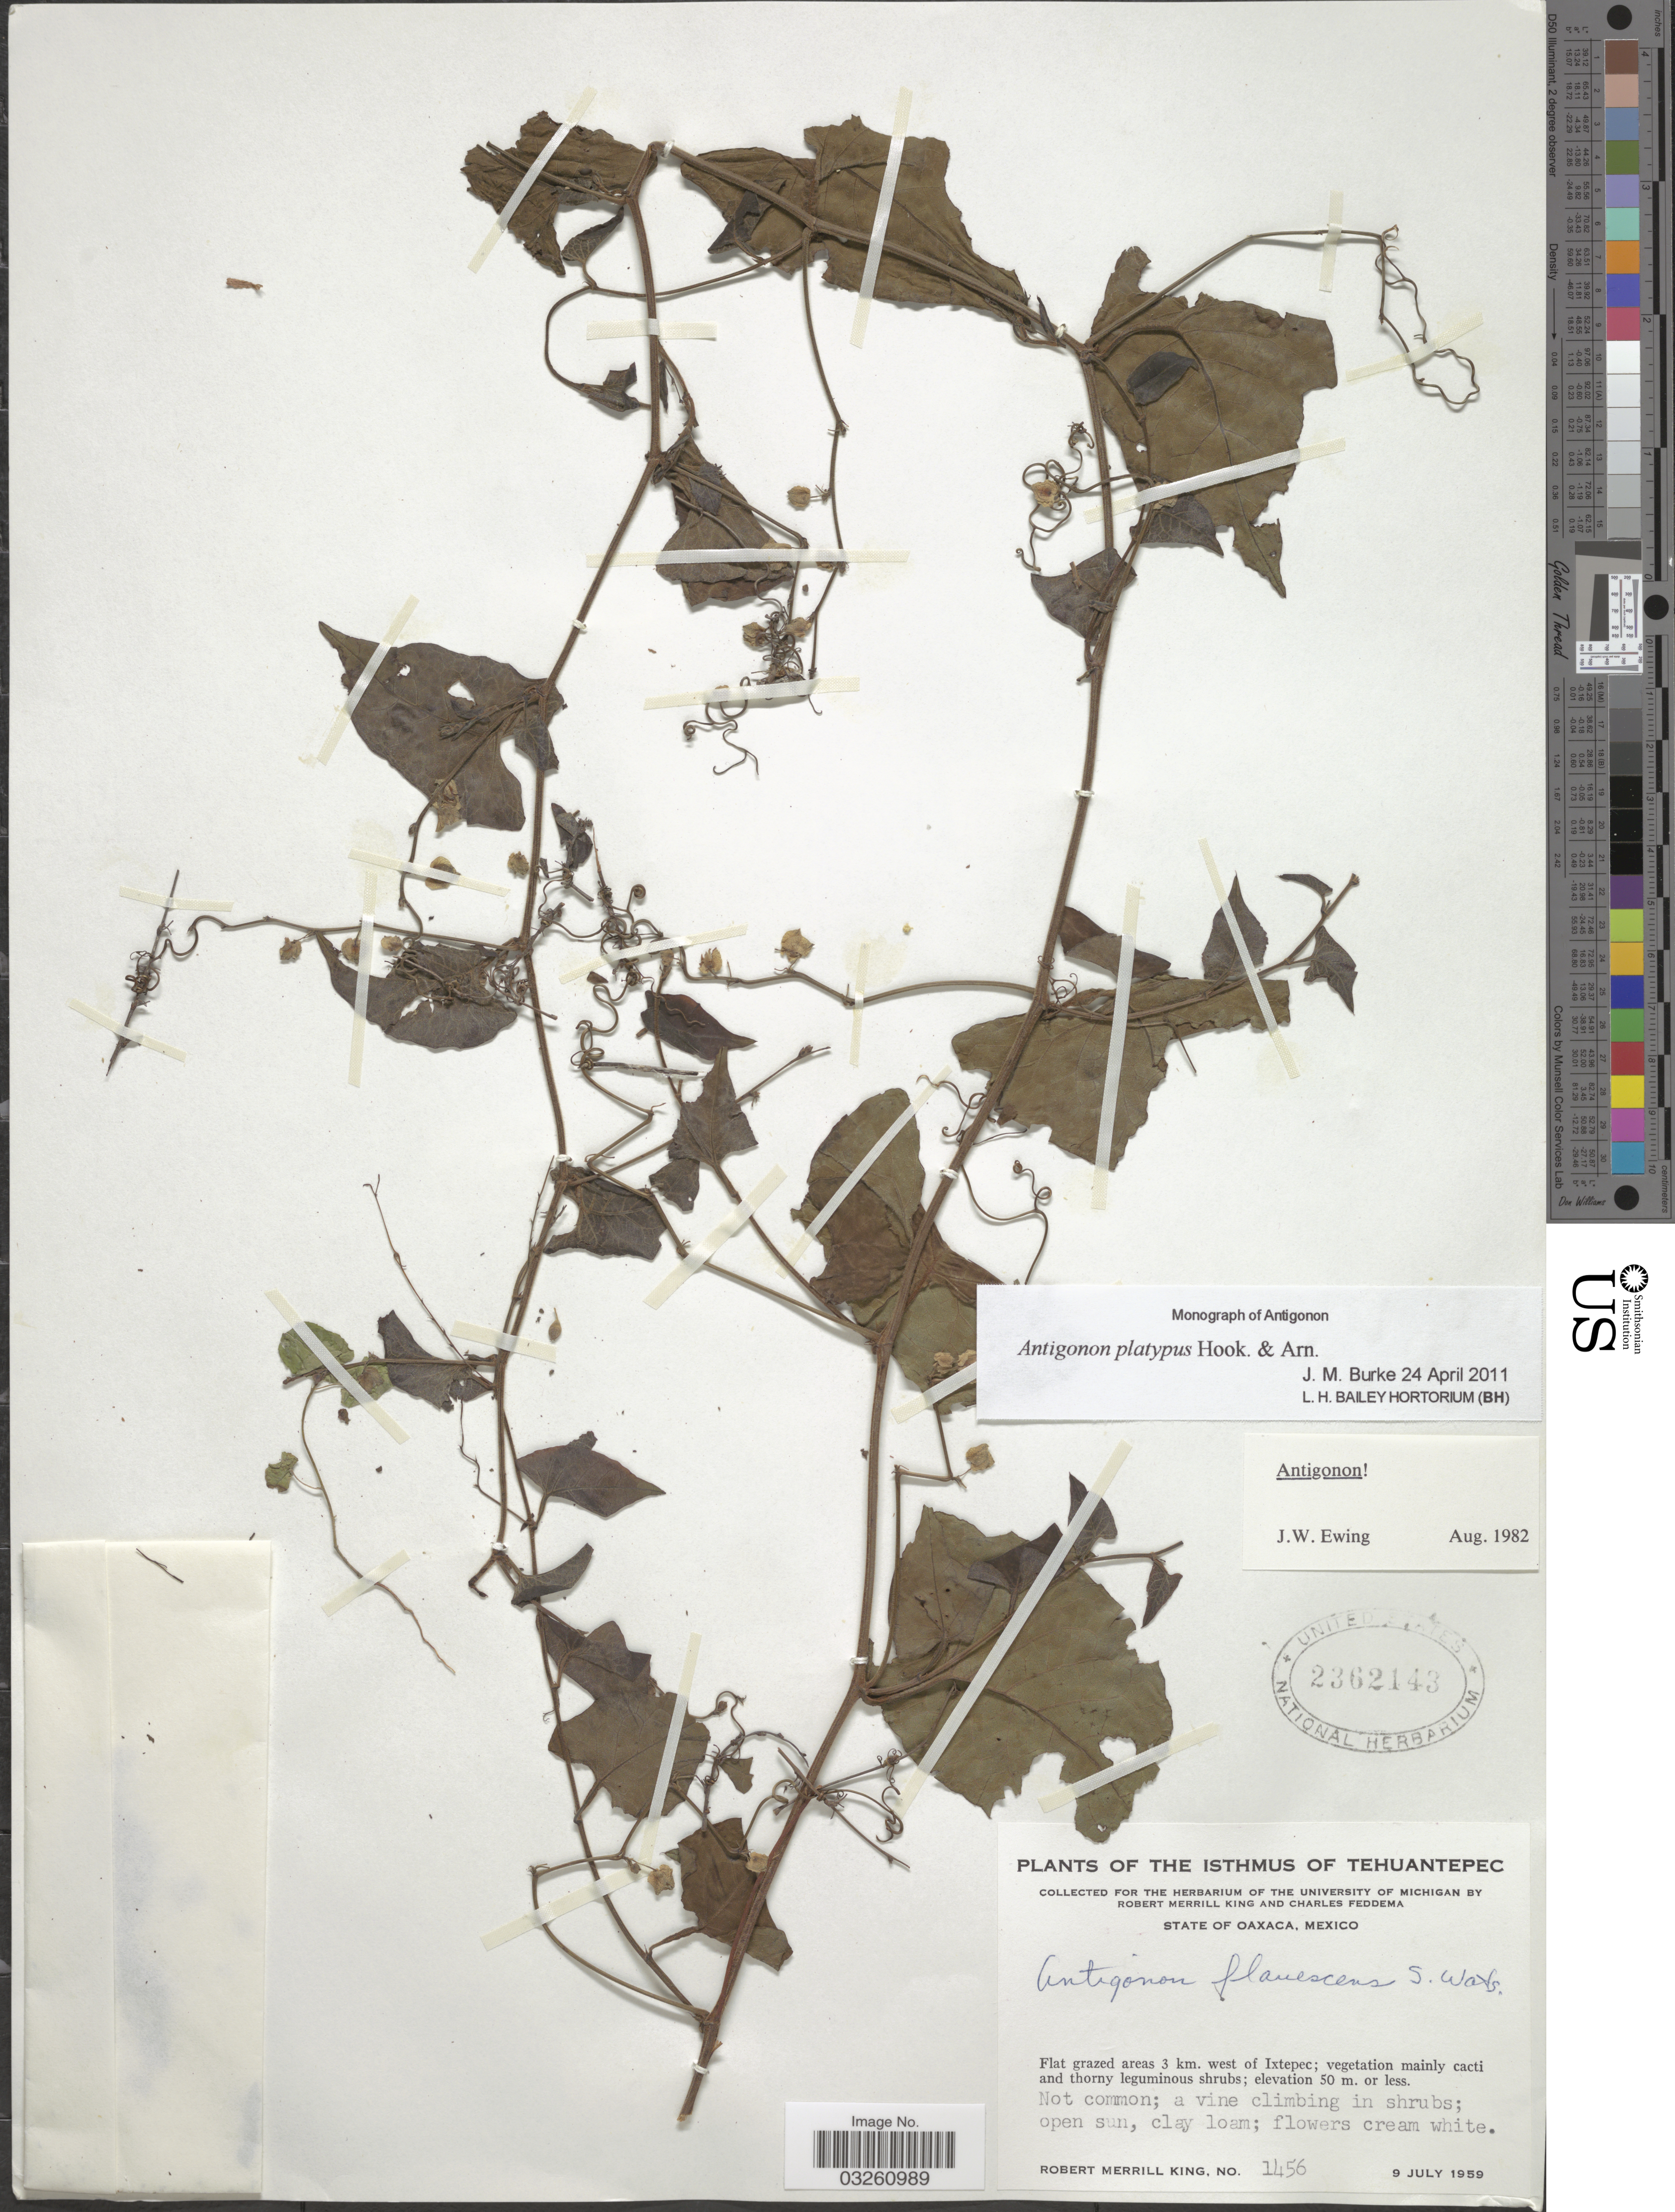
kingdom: Plantae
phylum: Tracheophyta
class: Magnoliopsida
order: Caryophyllales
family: Polygonaceae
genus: Antigonon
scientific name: Antigonon platypus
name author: Hook. & Arn.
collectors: R. M. King & C. Feddema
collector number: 1456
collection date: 1959-07-09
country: Mexico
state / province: Oaxaca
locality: The Isthmus of Tehuantepec. Flat grazed areas 3 km. west of Ixtepec.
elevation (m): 50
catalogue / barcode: US 2362143